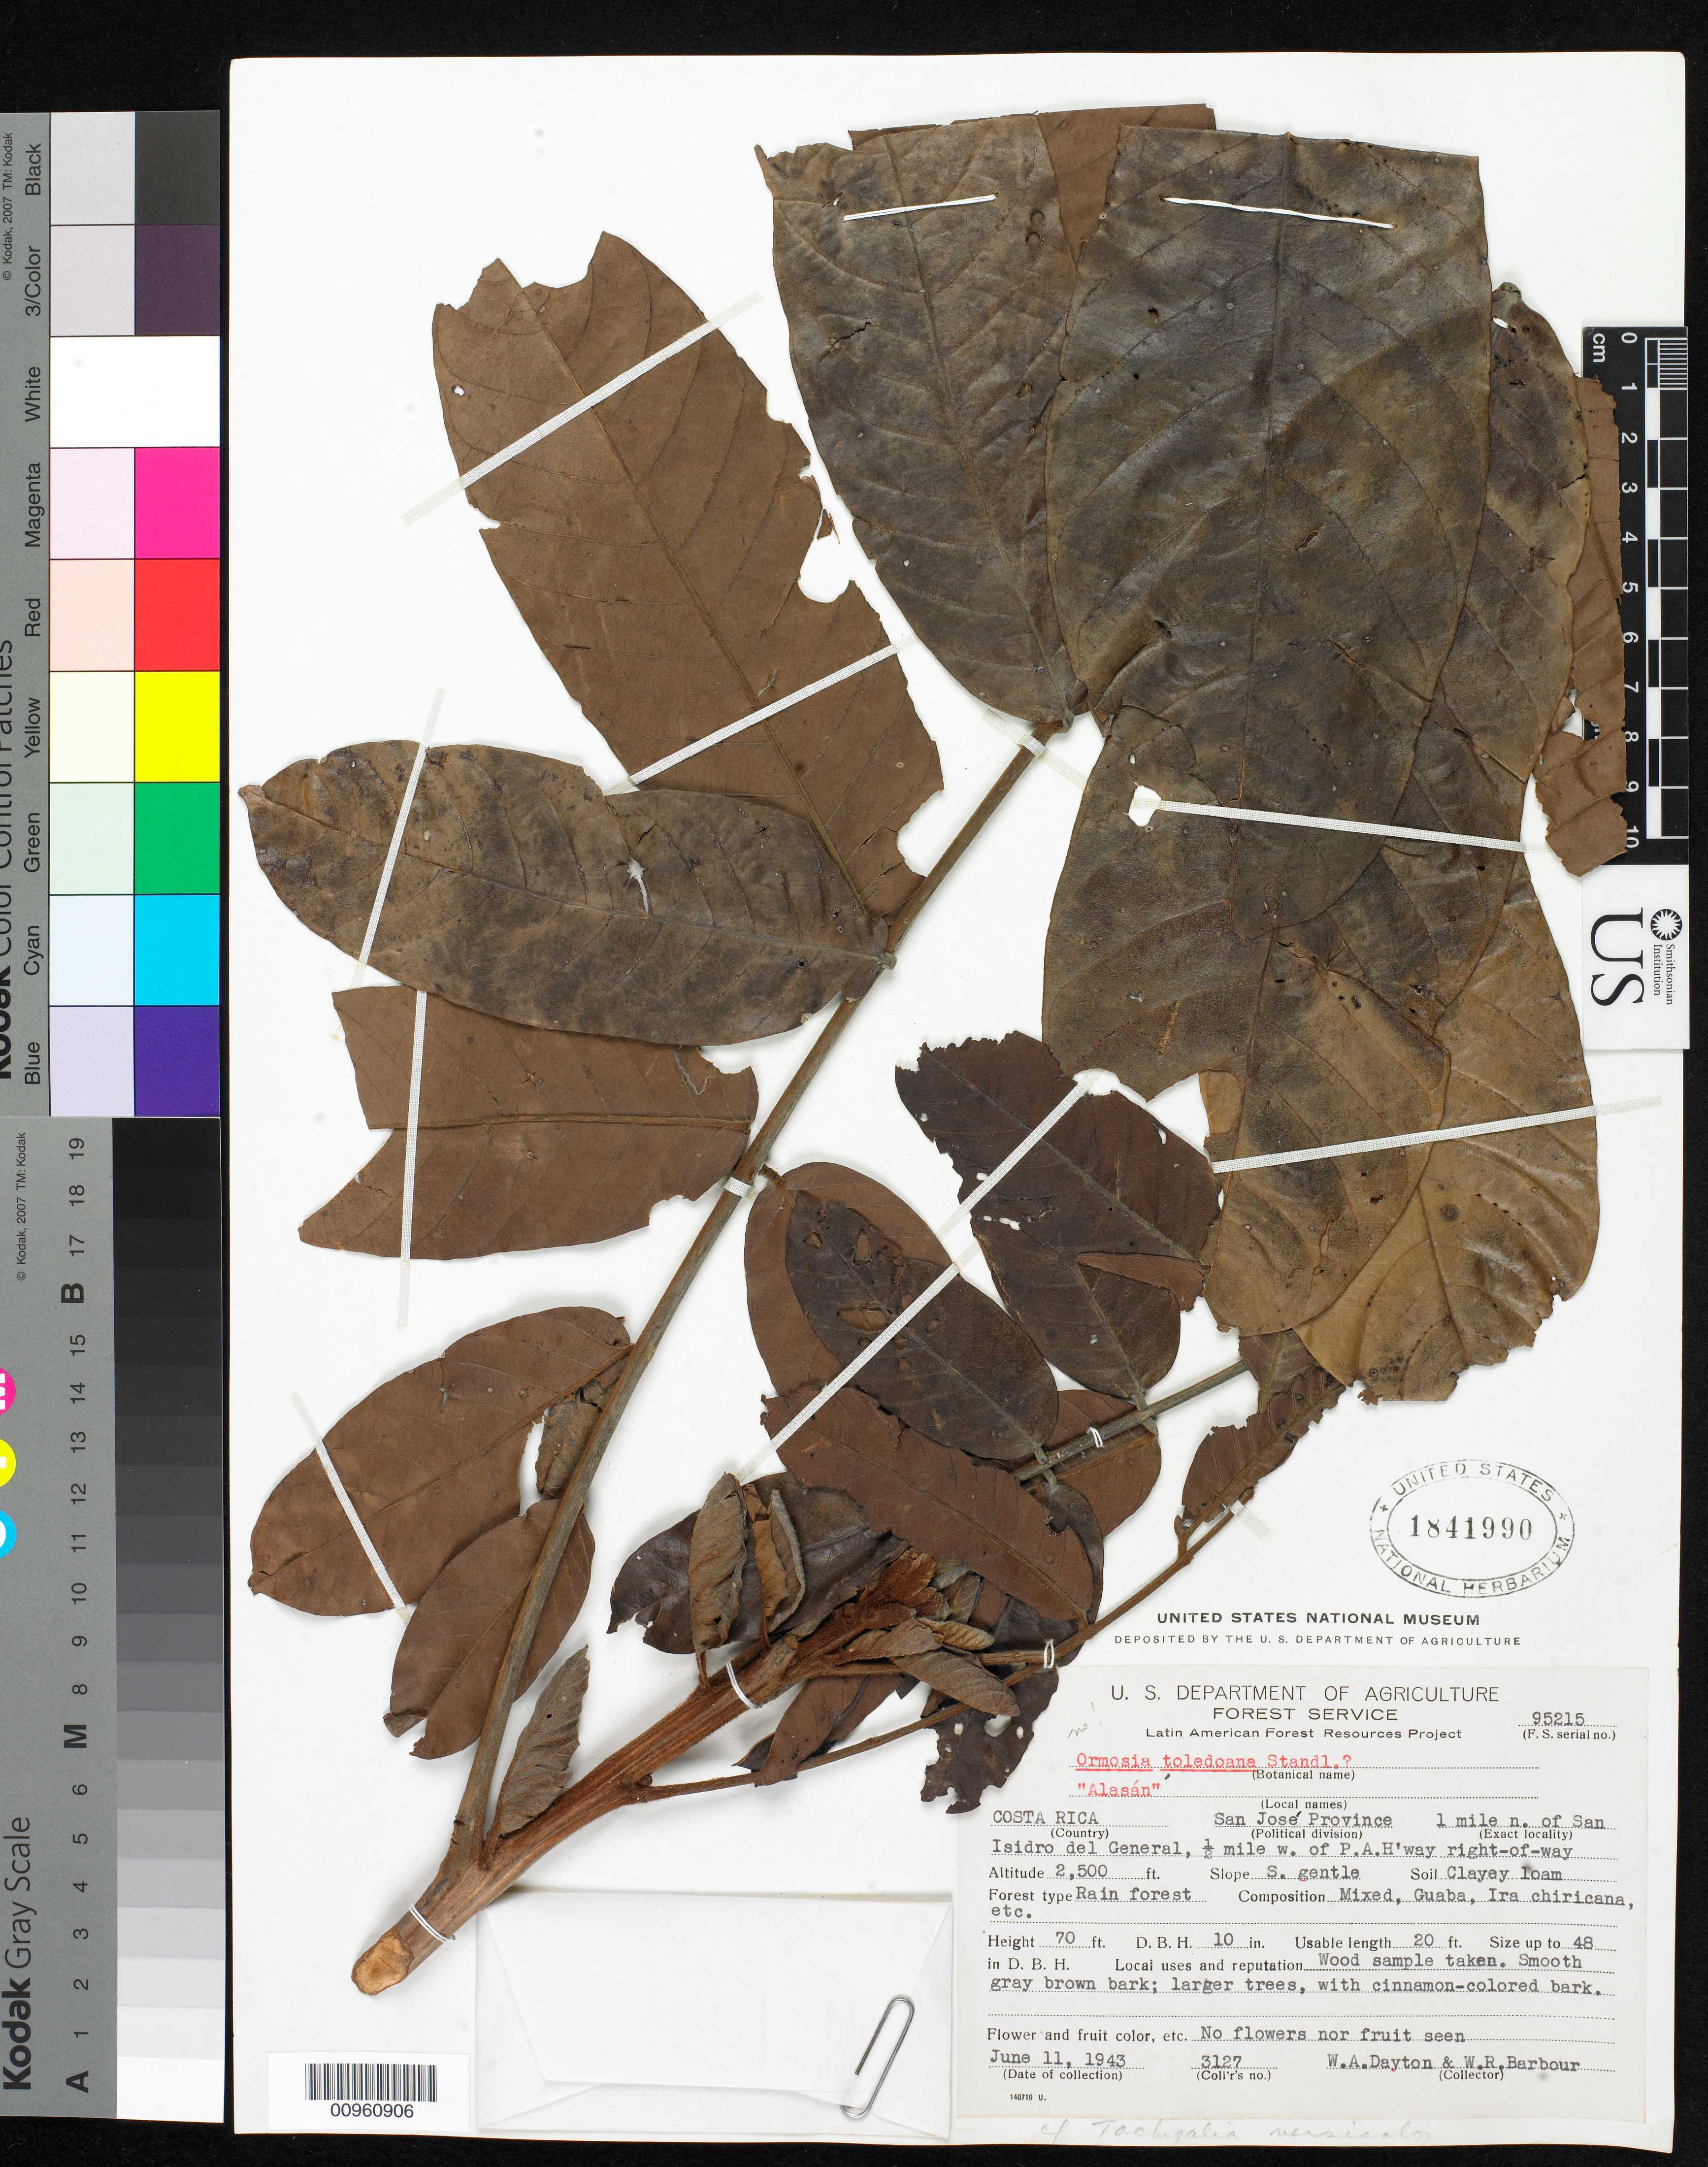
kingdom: Plantae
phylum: Tracheophyta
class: Magnoliopsida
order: Fabales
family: Fabaceae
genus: Tachigali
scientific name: Tachigali versicolor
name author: Standl. & L.O. Williams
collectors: W. Dayton & W. Barbour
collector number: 3127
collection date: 1943-06-11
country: Costa Rica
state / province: San José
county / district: Pérez Zeledón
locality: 1 m N of San Isidro del General, 1/2 mile W of P. A. Highway right-of-way, San Jose Province, Costa Rica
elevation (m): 762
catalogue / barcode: US 1841990